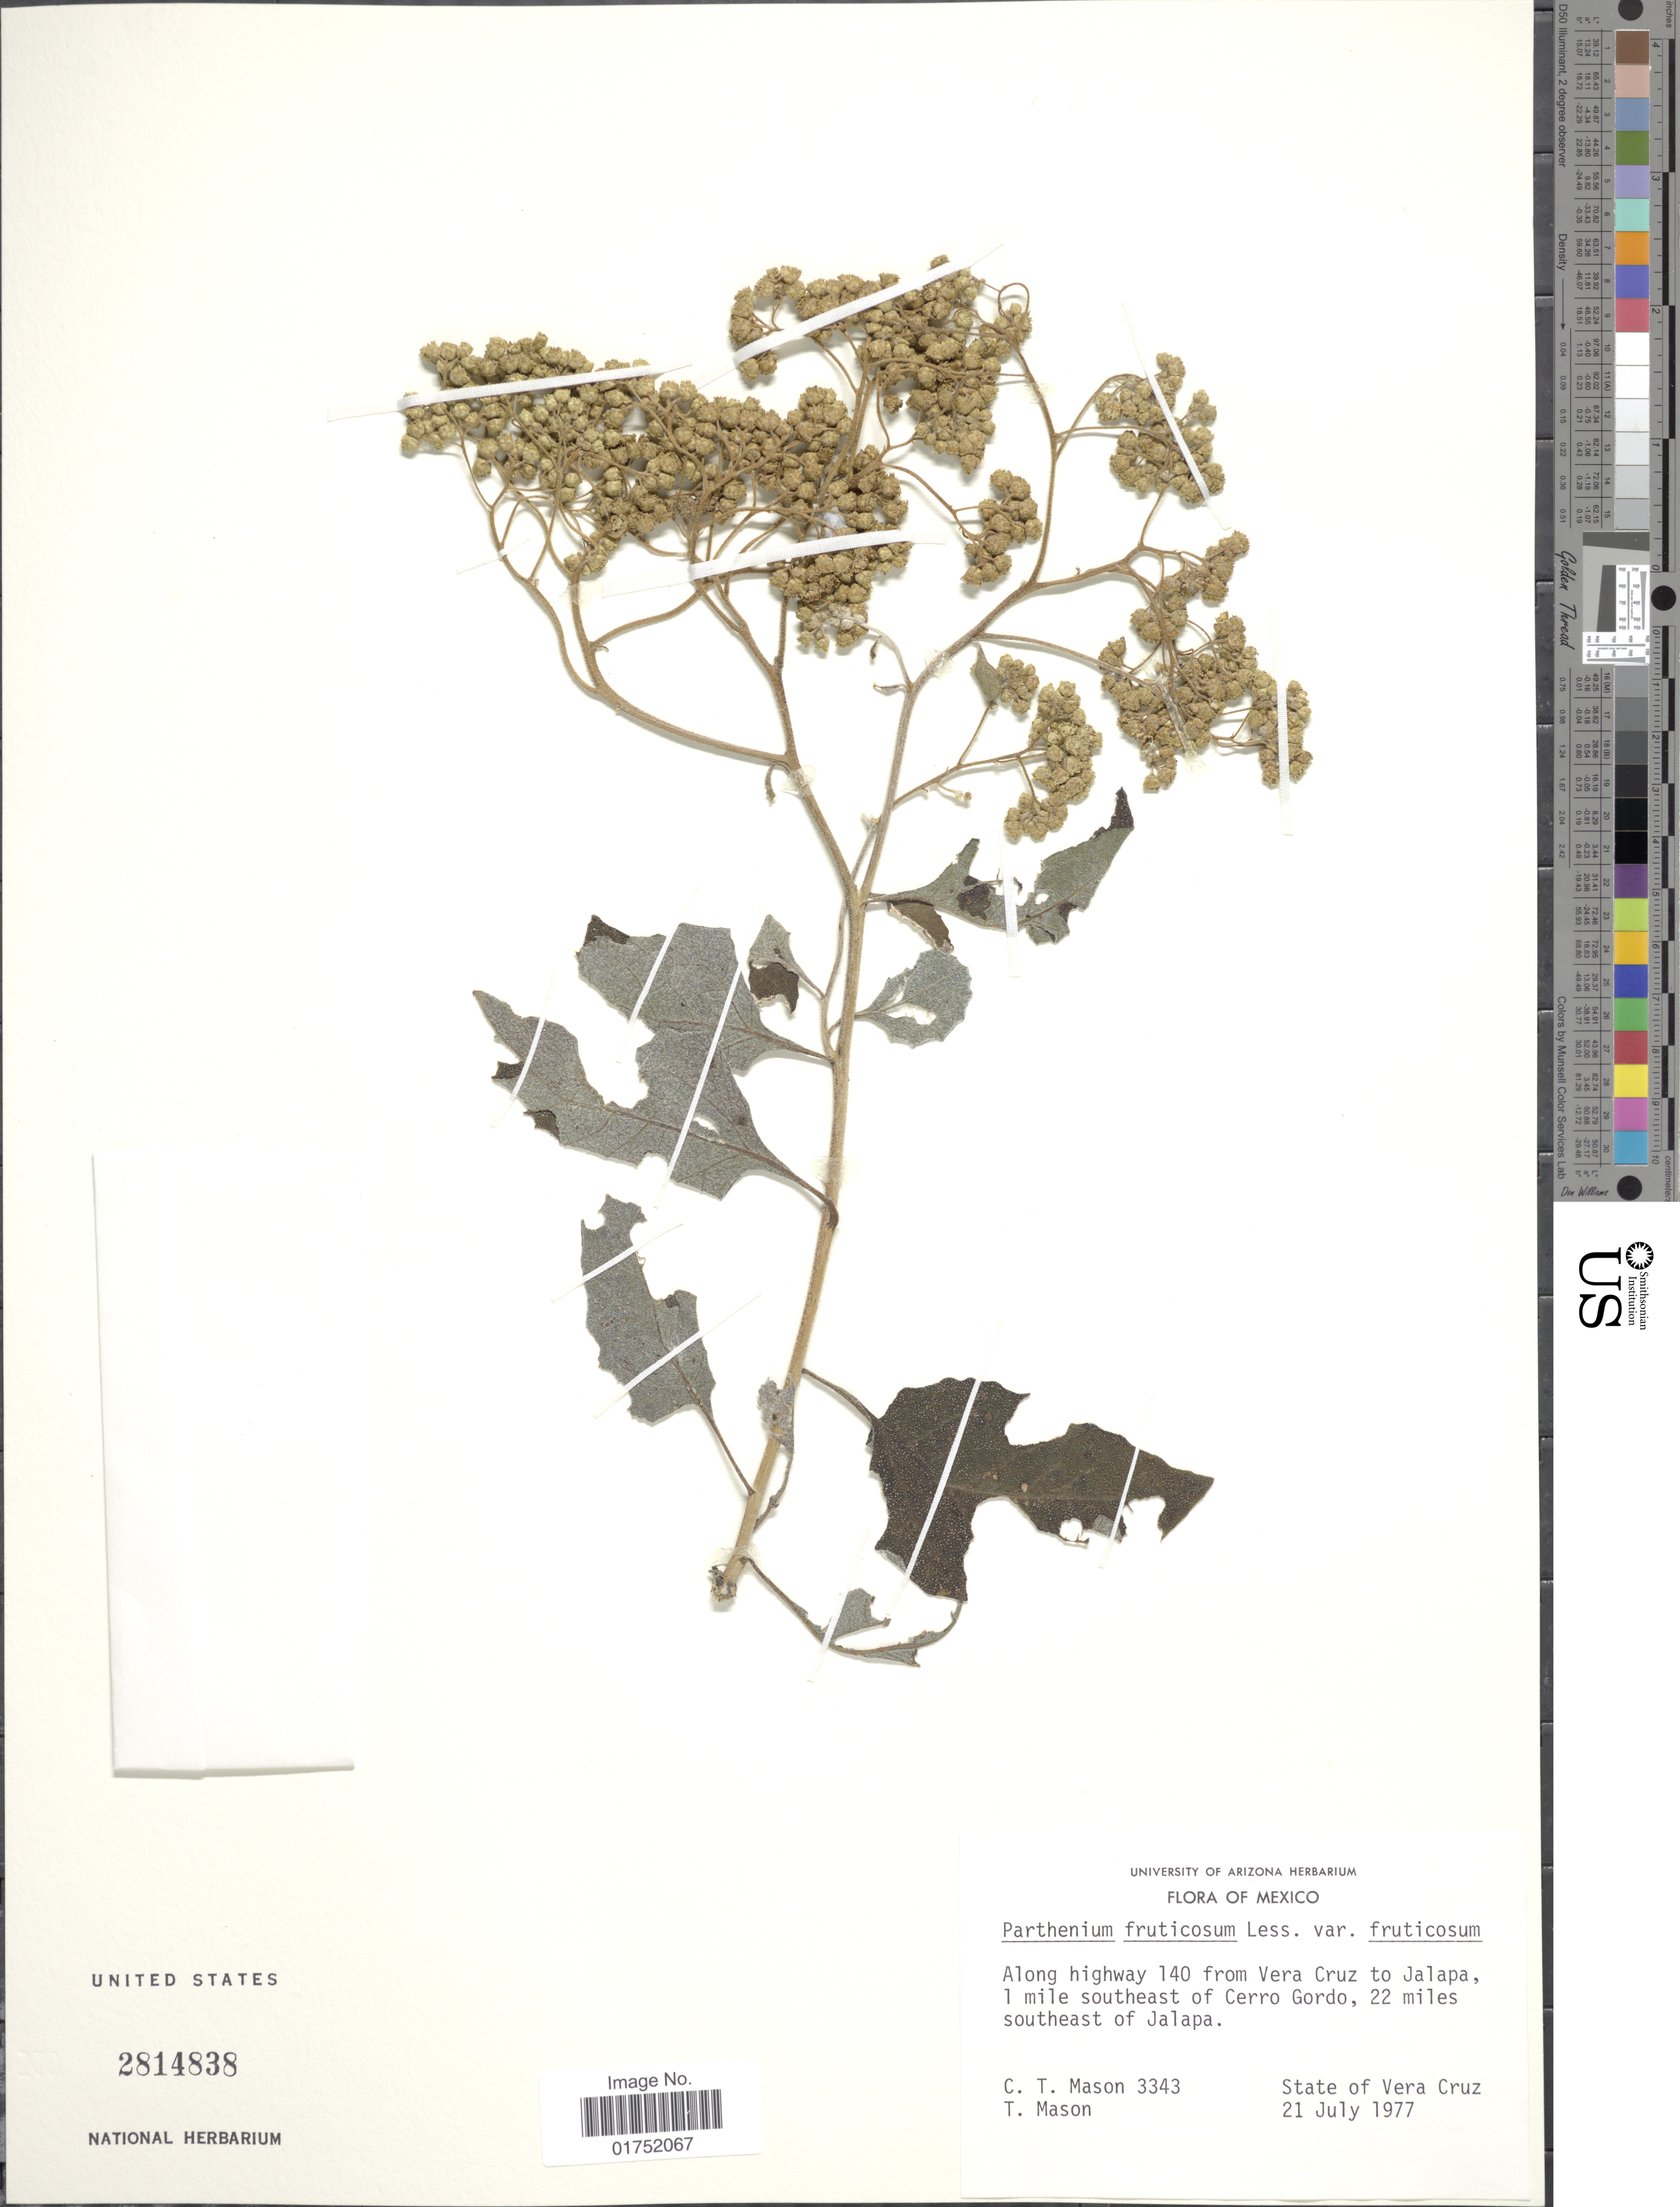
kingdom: Plantae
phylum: Tracheophyta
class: Magnoliopsida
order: Asterales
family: Asteraceae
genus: Parthenium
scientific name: Parthenium fruticosum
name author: Less.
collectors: C. T. Mason & Mason, T.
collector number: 3343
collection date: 1977-07-21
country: Mexico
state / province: Veracruz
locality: Along highway 140 from Vera Cruz to Jalapa, 1 mile southeast of Cerro Gordo, 22 miles southeast of Jalapa, State of Vera Cruz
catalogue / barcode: US 2814838